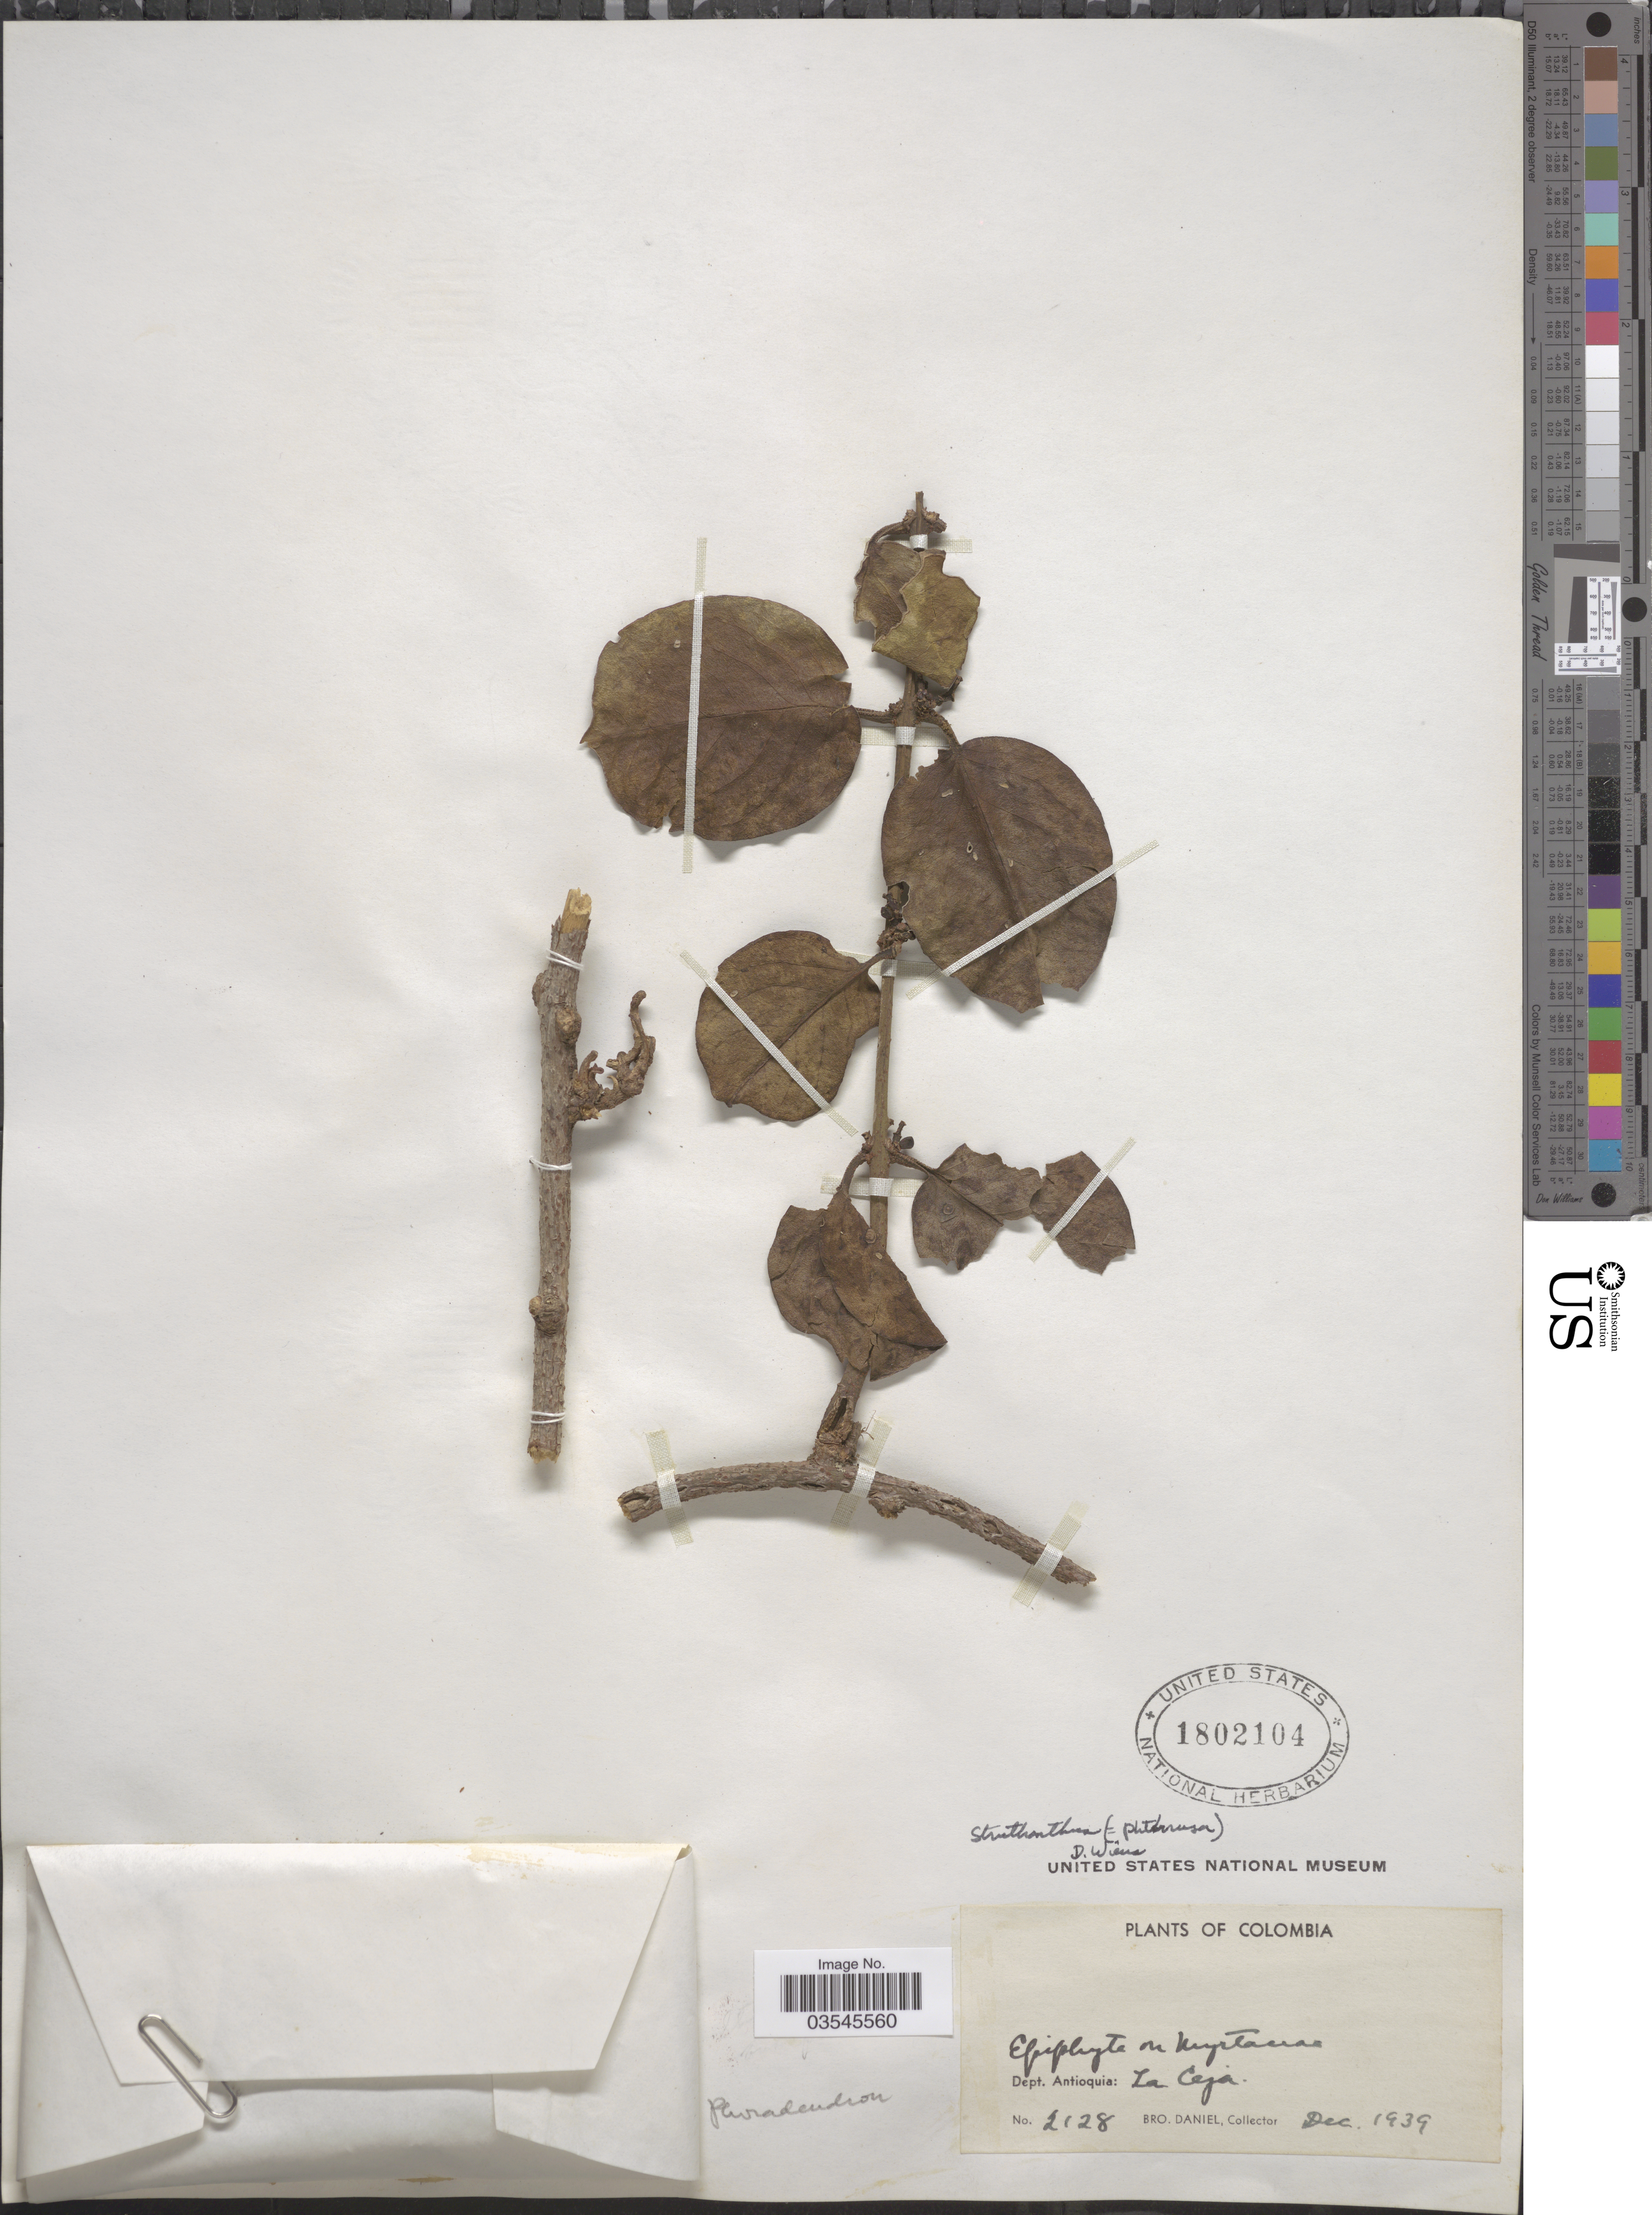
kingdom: Plantae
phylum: Tracheophyta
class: Magnoliopsida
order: Santalales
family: Loranthaceae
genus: Struthanthus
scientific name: Struthanthus sp.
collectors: Bro. Daniel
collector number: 2128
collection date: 1939-12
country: Colombia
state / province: Antioquia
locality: Dept. Antioquia: La Ceja.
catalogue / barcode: US 1802104